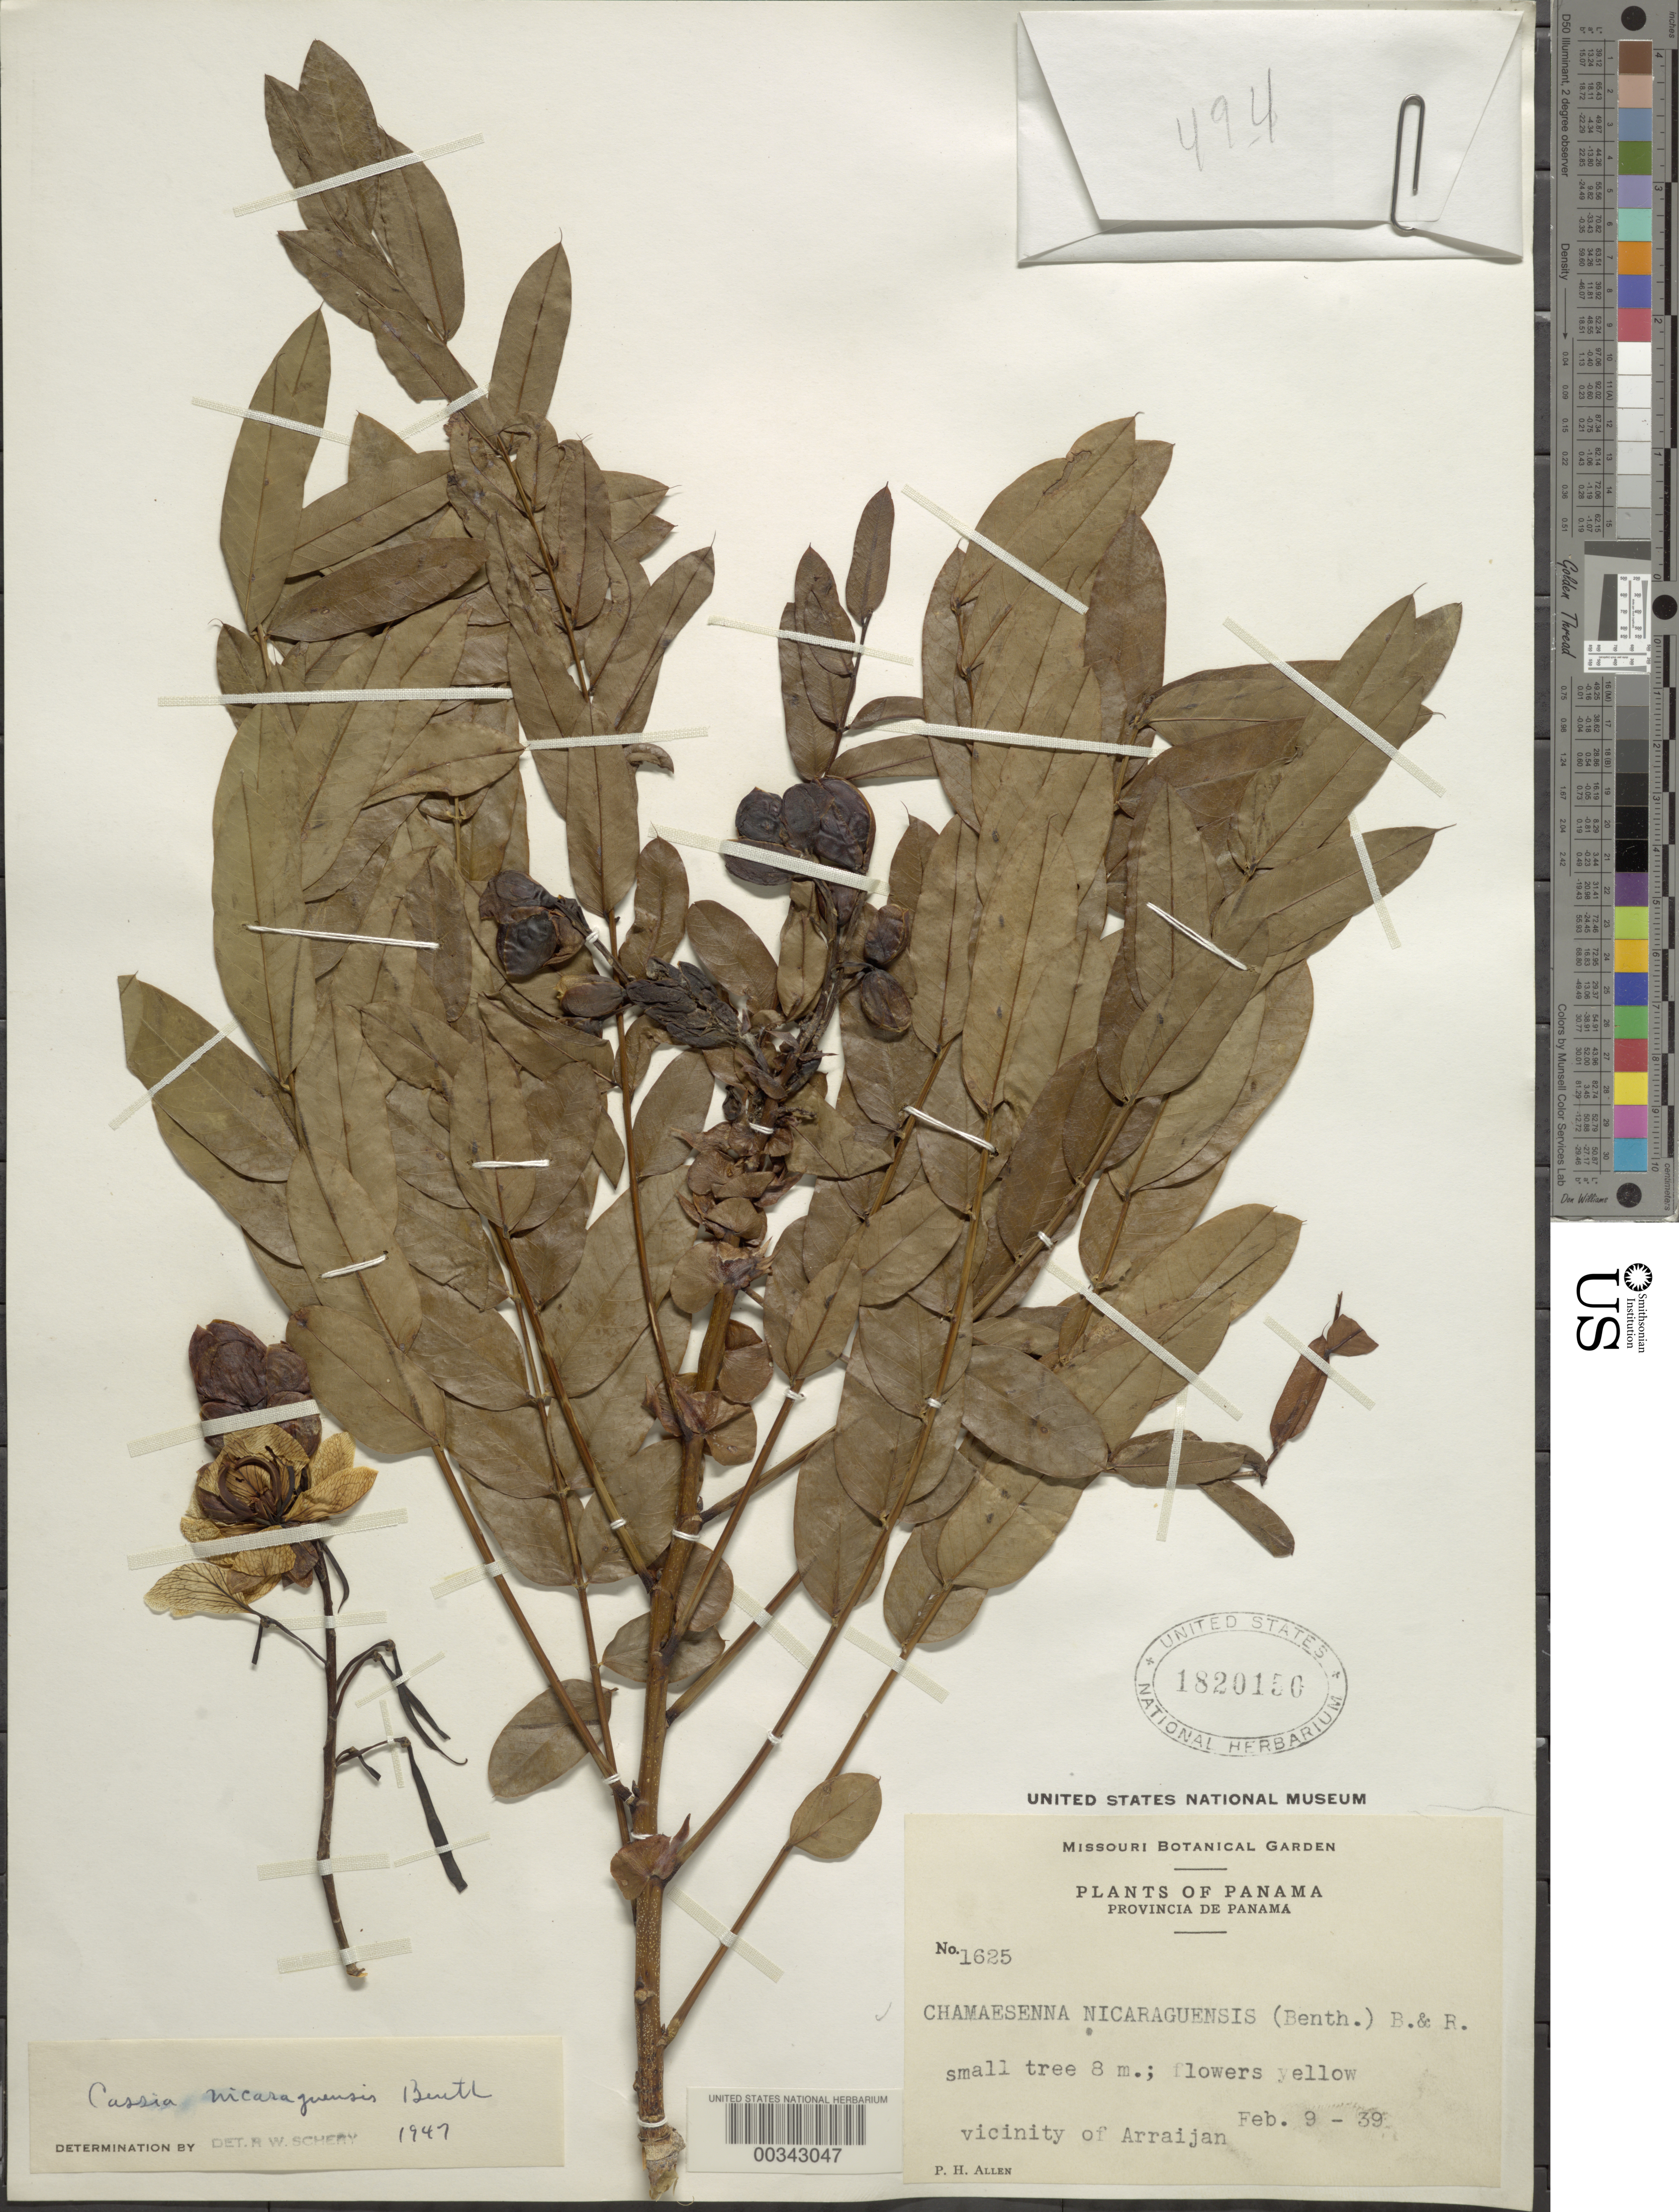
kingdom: Plantae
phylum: Tracheophyta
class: Magnoliopsida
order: Fabales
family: Fabaceae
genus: Senna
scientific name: Senna nicaraguensis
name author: (Benth.) H.S. Irwin & Barneby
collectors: P. H. Allen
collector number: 1625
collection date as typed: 09 Feb 1939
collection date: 1939-02-09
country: Panama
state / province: Panamá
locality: Vicinity of Arraijan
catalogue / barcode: US 1820150